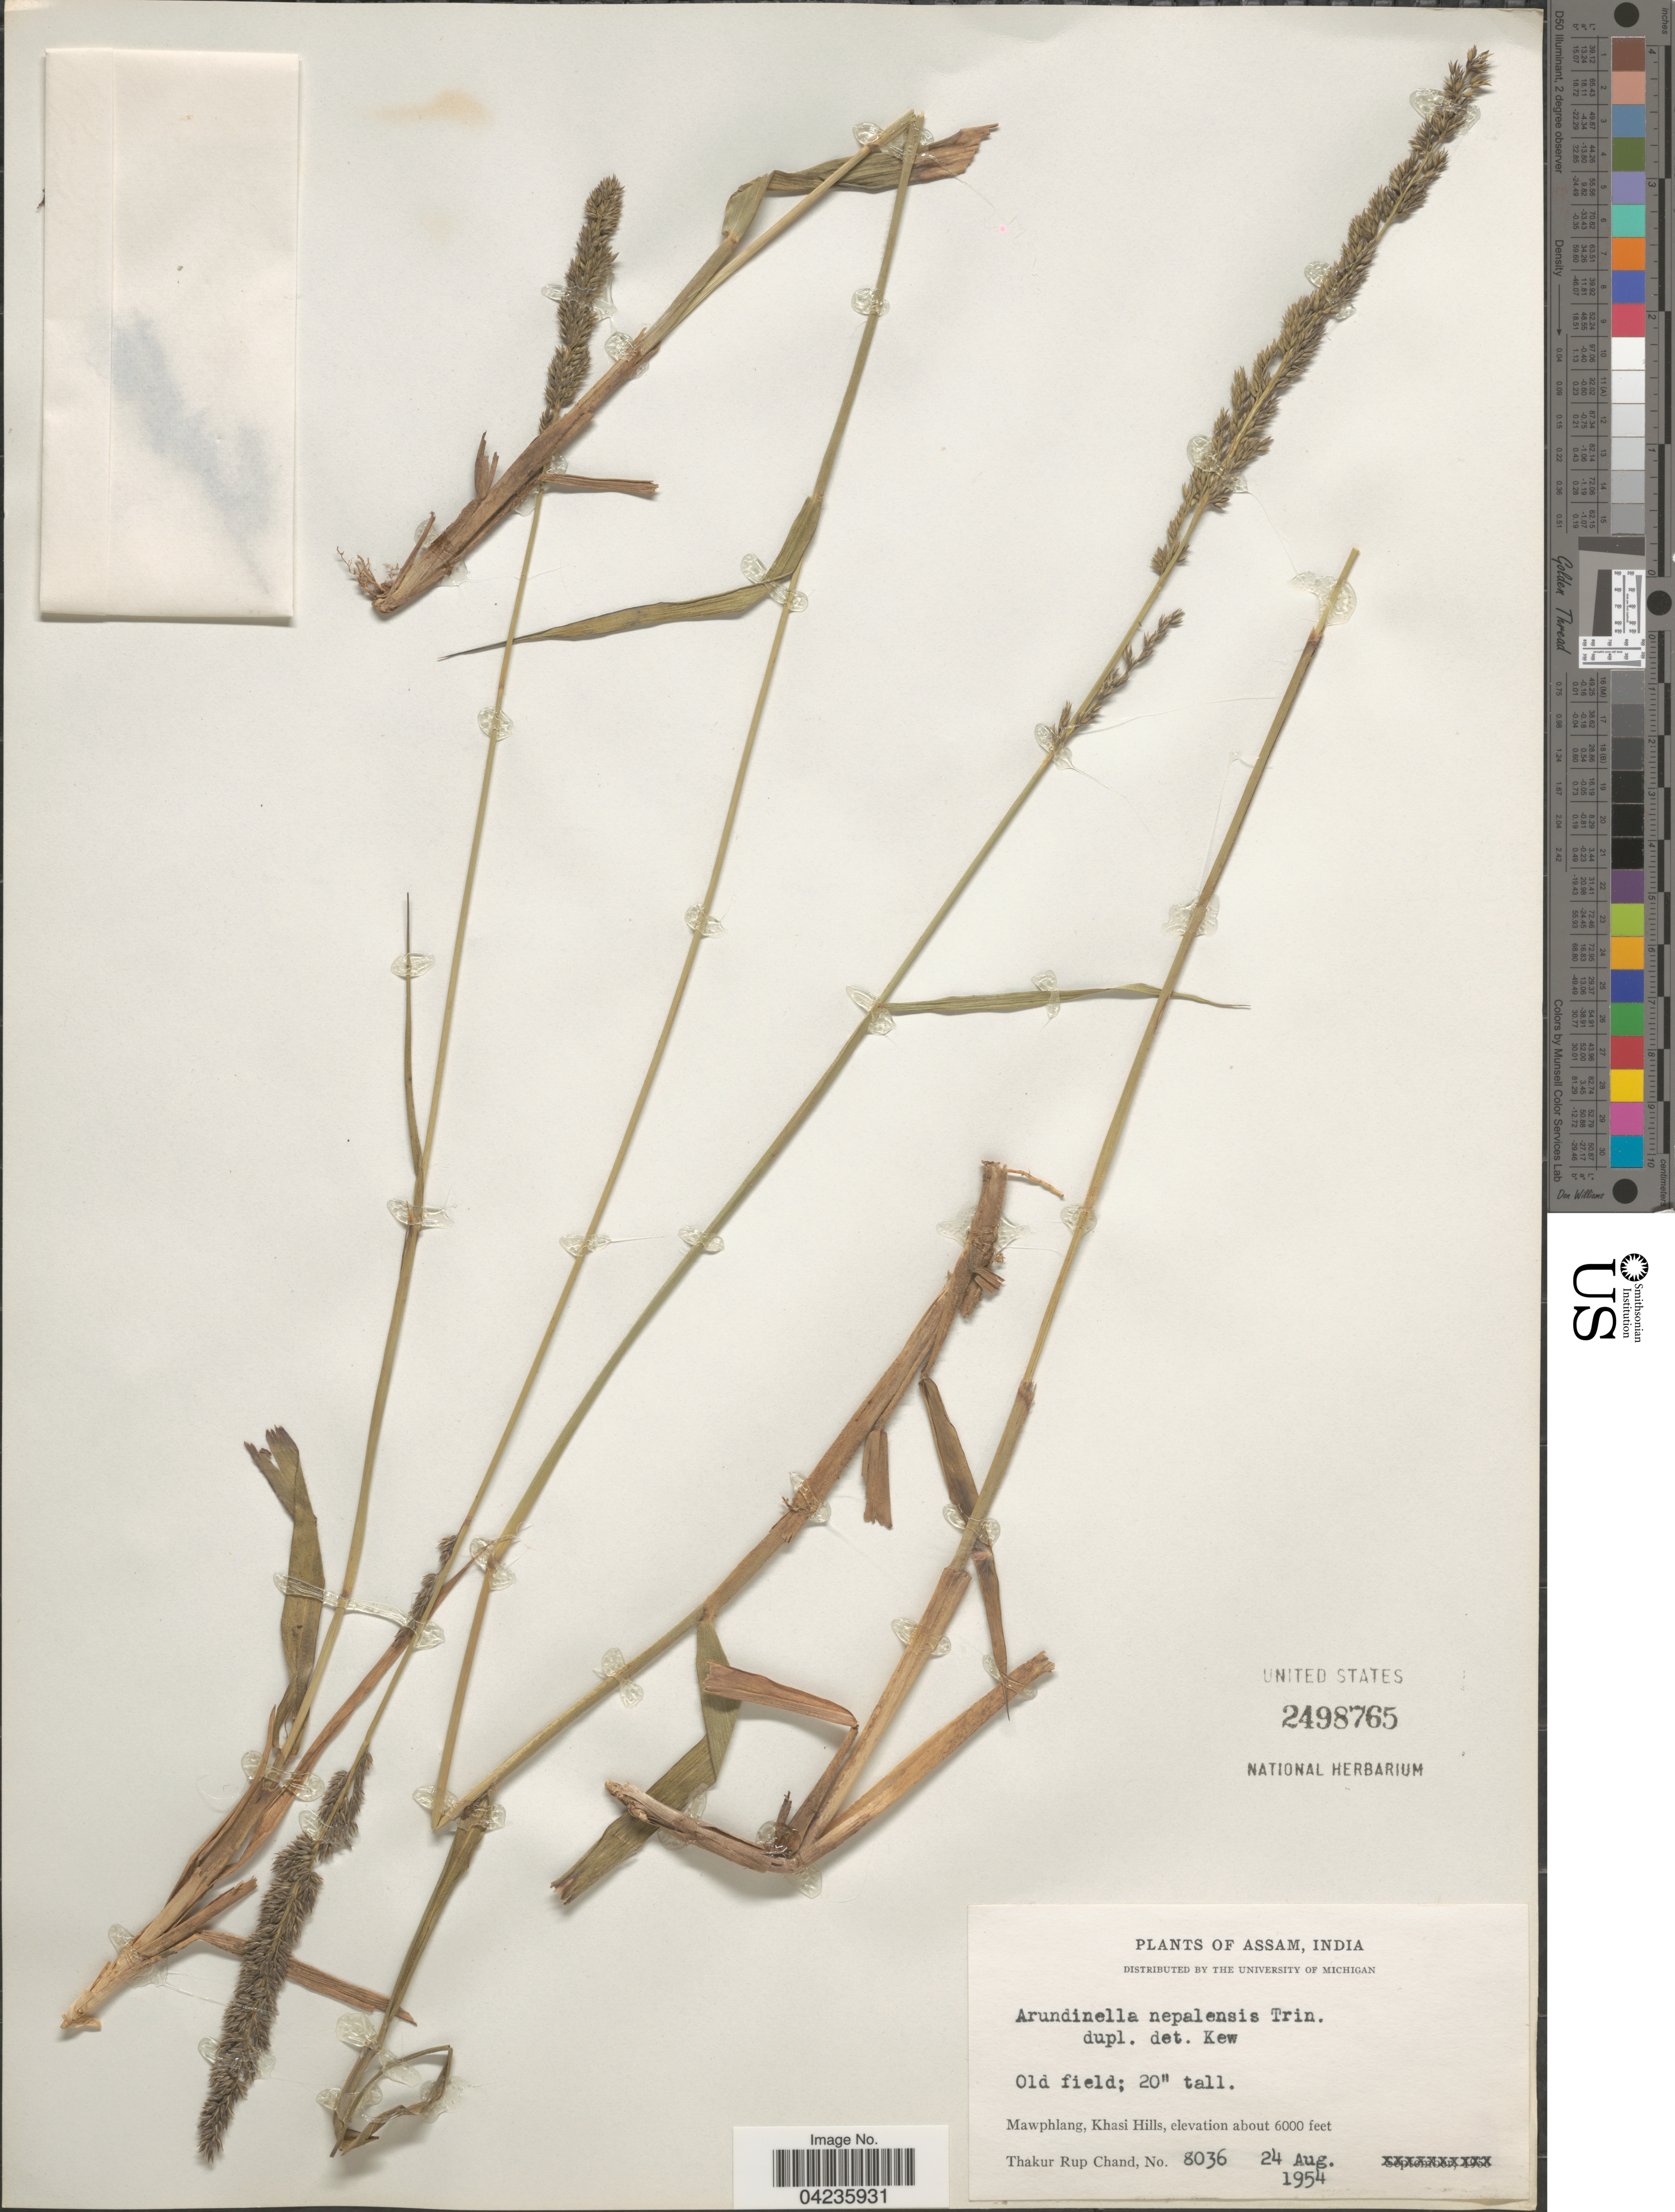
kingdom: Plantae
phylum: Tracheophyta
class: Liliopsida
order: Poales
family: Poaceae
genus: Arundinella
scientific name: Arundinella nepalensis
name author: Trin.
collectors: T. R. Chand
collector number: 8036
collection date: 1954-08-24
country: India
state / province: Meghalaya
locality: Mawphlang, Khasi Hills.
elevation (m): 1829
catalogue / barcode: US 2498765